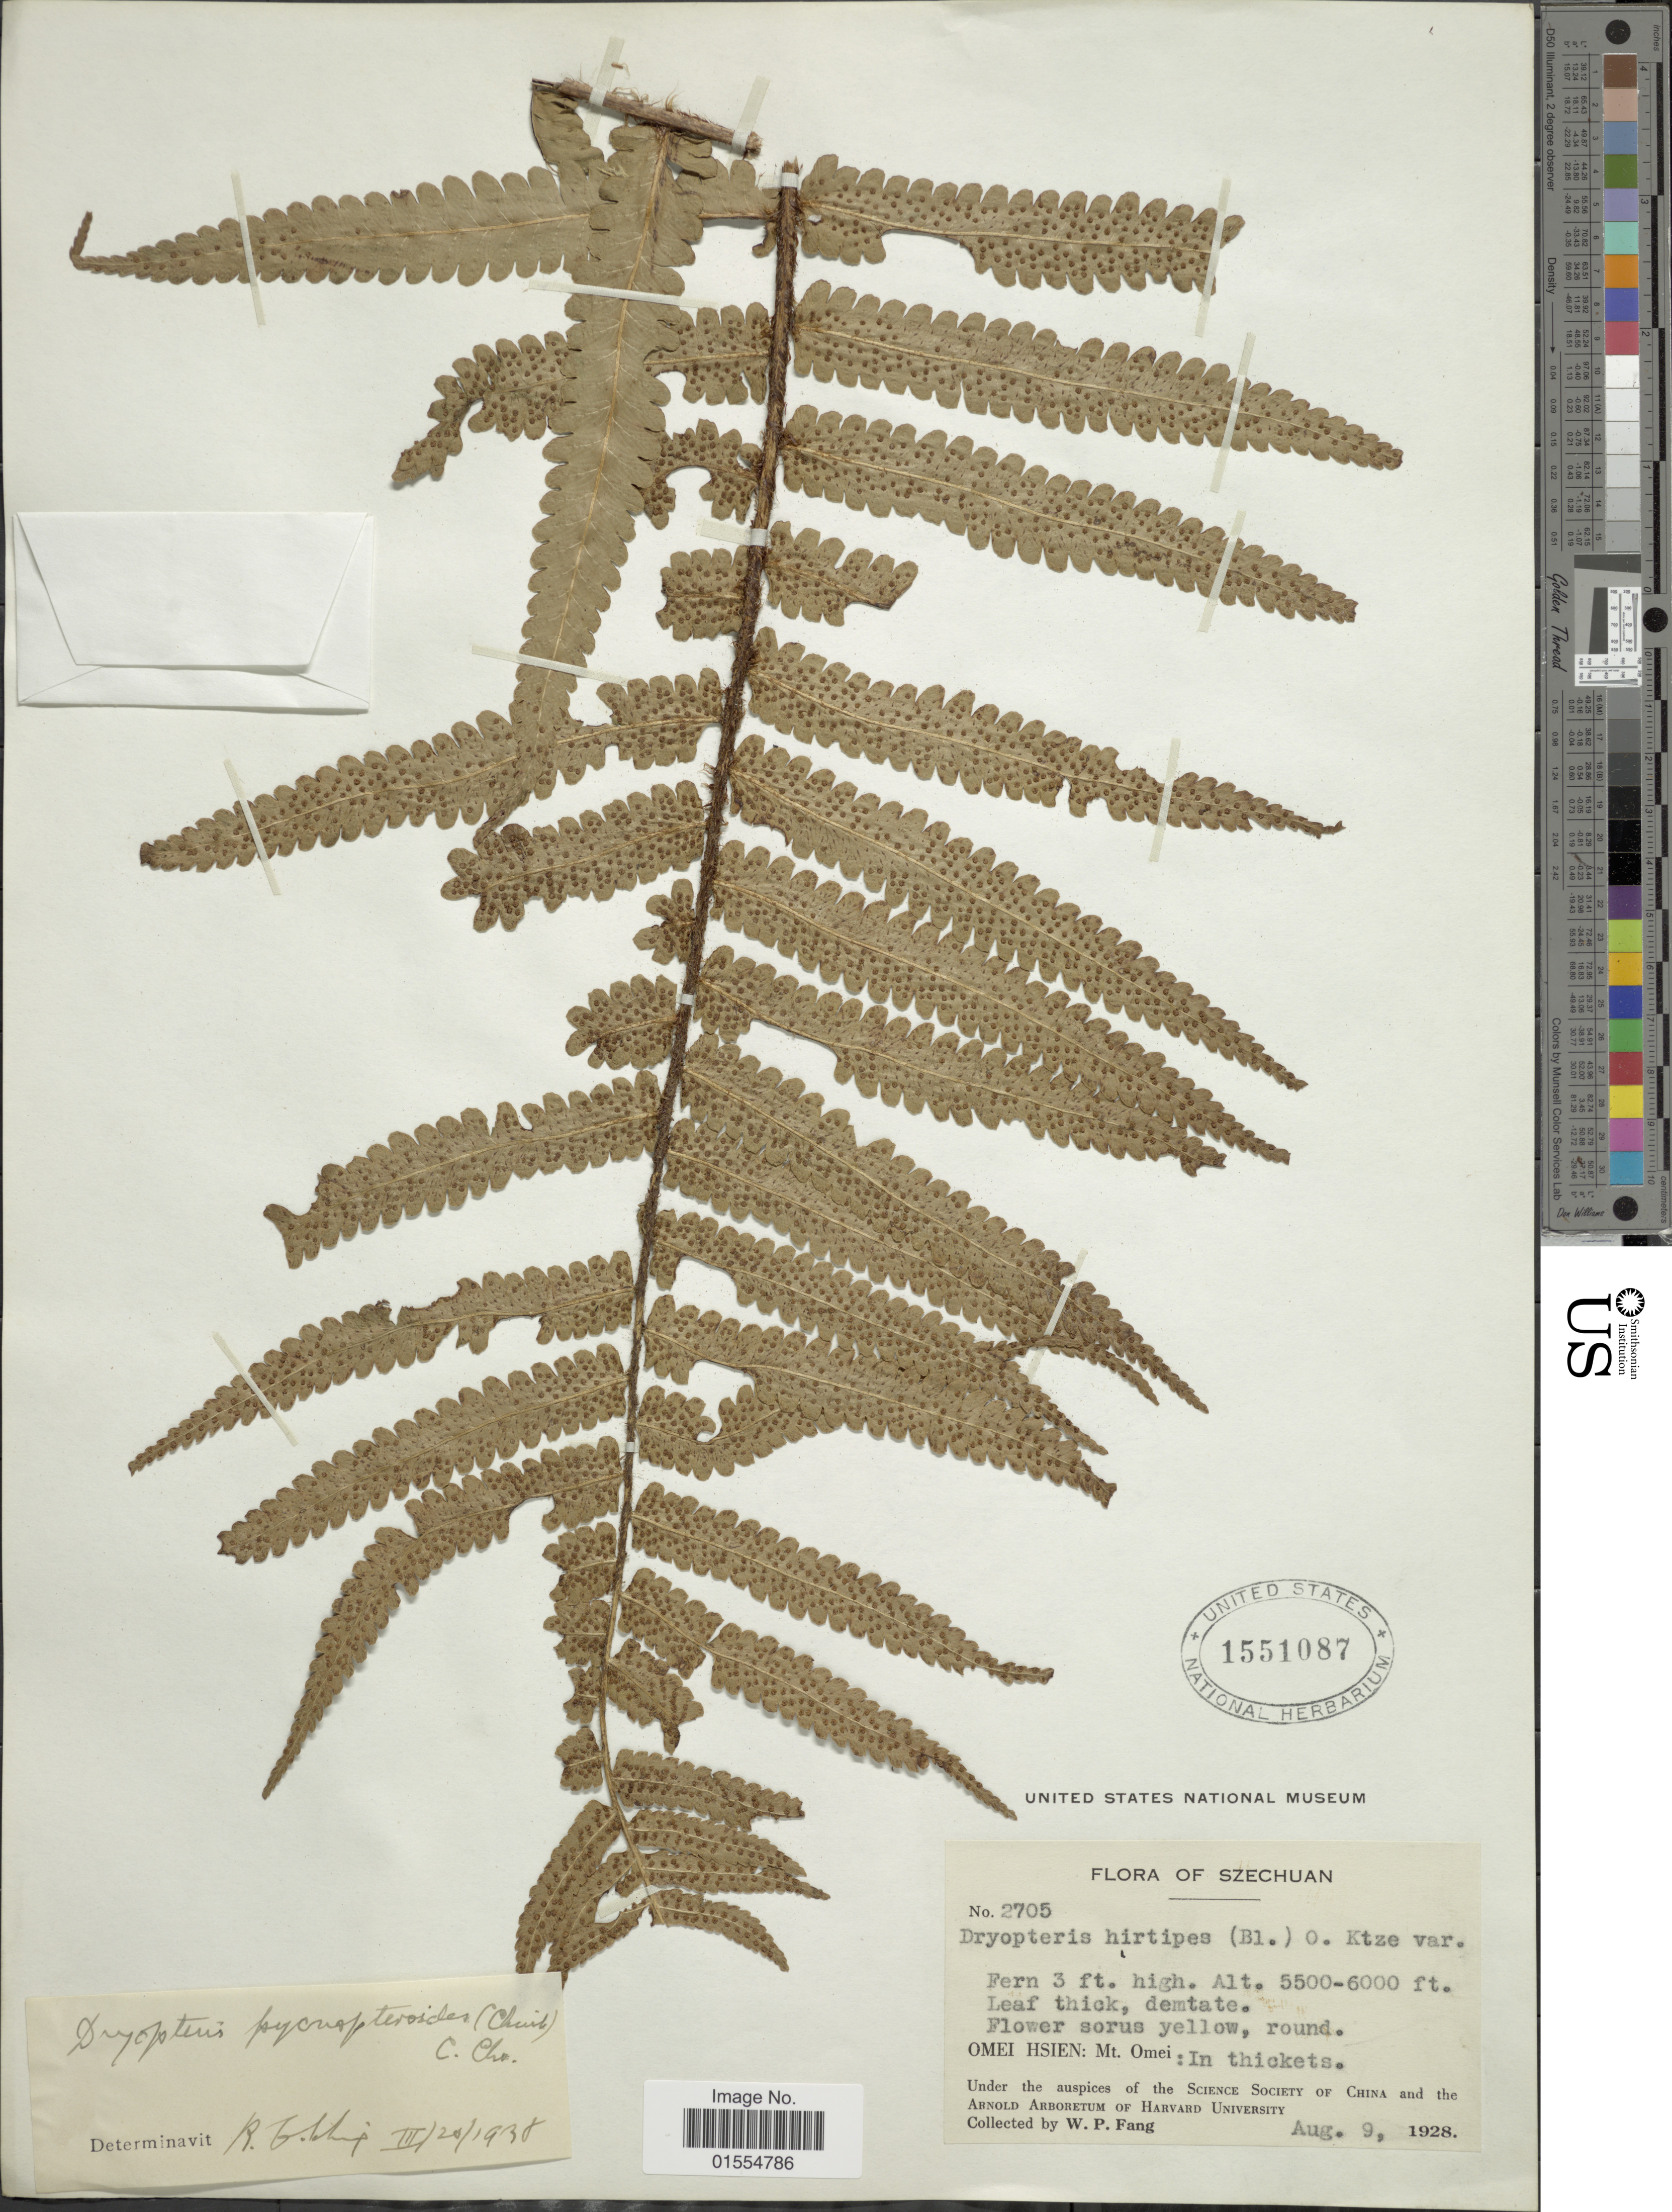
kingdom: Plantae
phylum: Tracheophyta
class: Polypodiopsida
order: Polypodiales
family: Dryopteridaceae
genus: Dryopteris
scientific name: Dryopteris pycnopteroides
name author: (Christ) C. Chr.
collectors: W. P. Fang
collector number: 2705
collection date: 1928-08-09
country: China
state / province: Sichuan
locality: Szechuan, Omei Hsien: Mt. Omei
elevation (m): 1676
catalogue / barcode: US 1551087